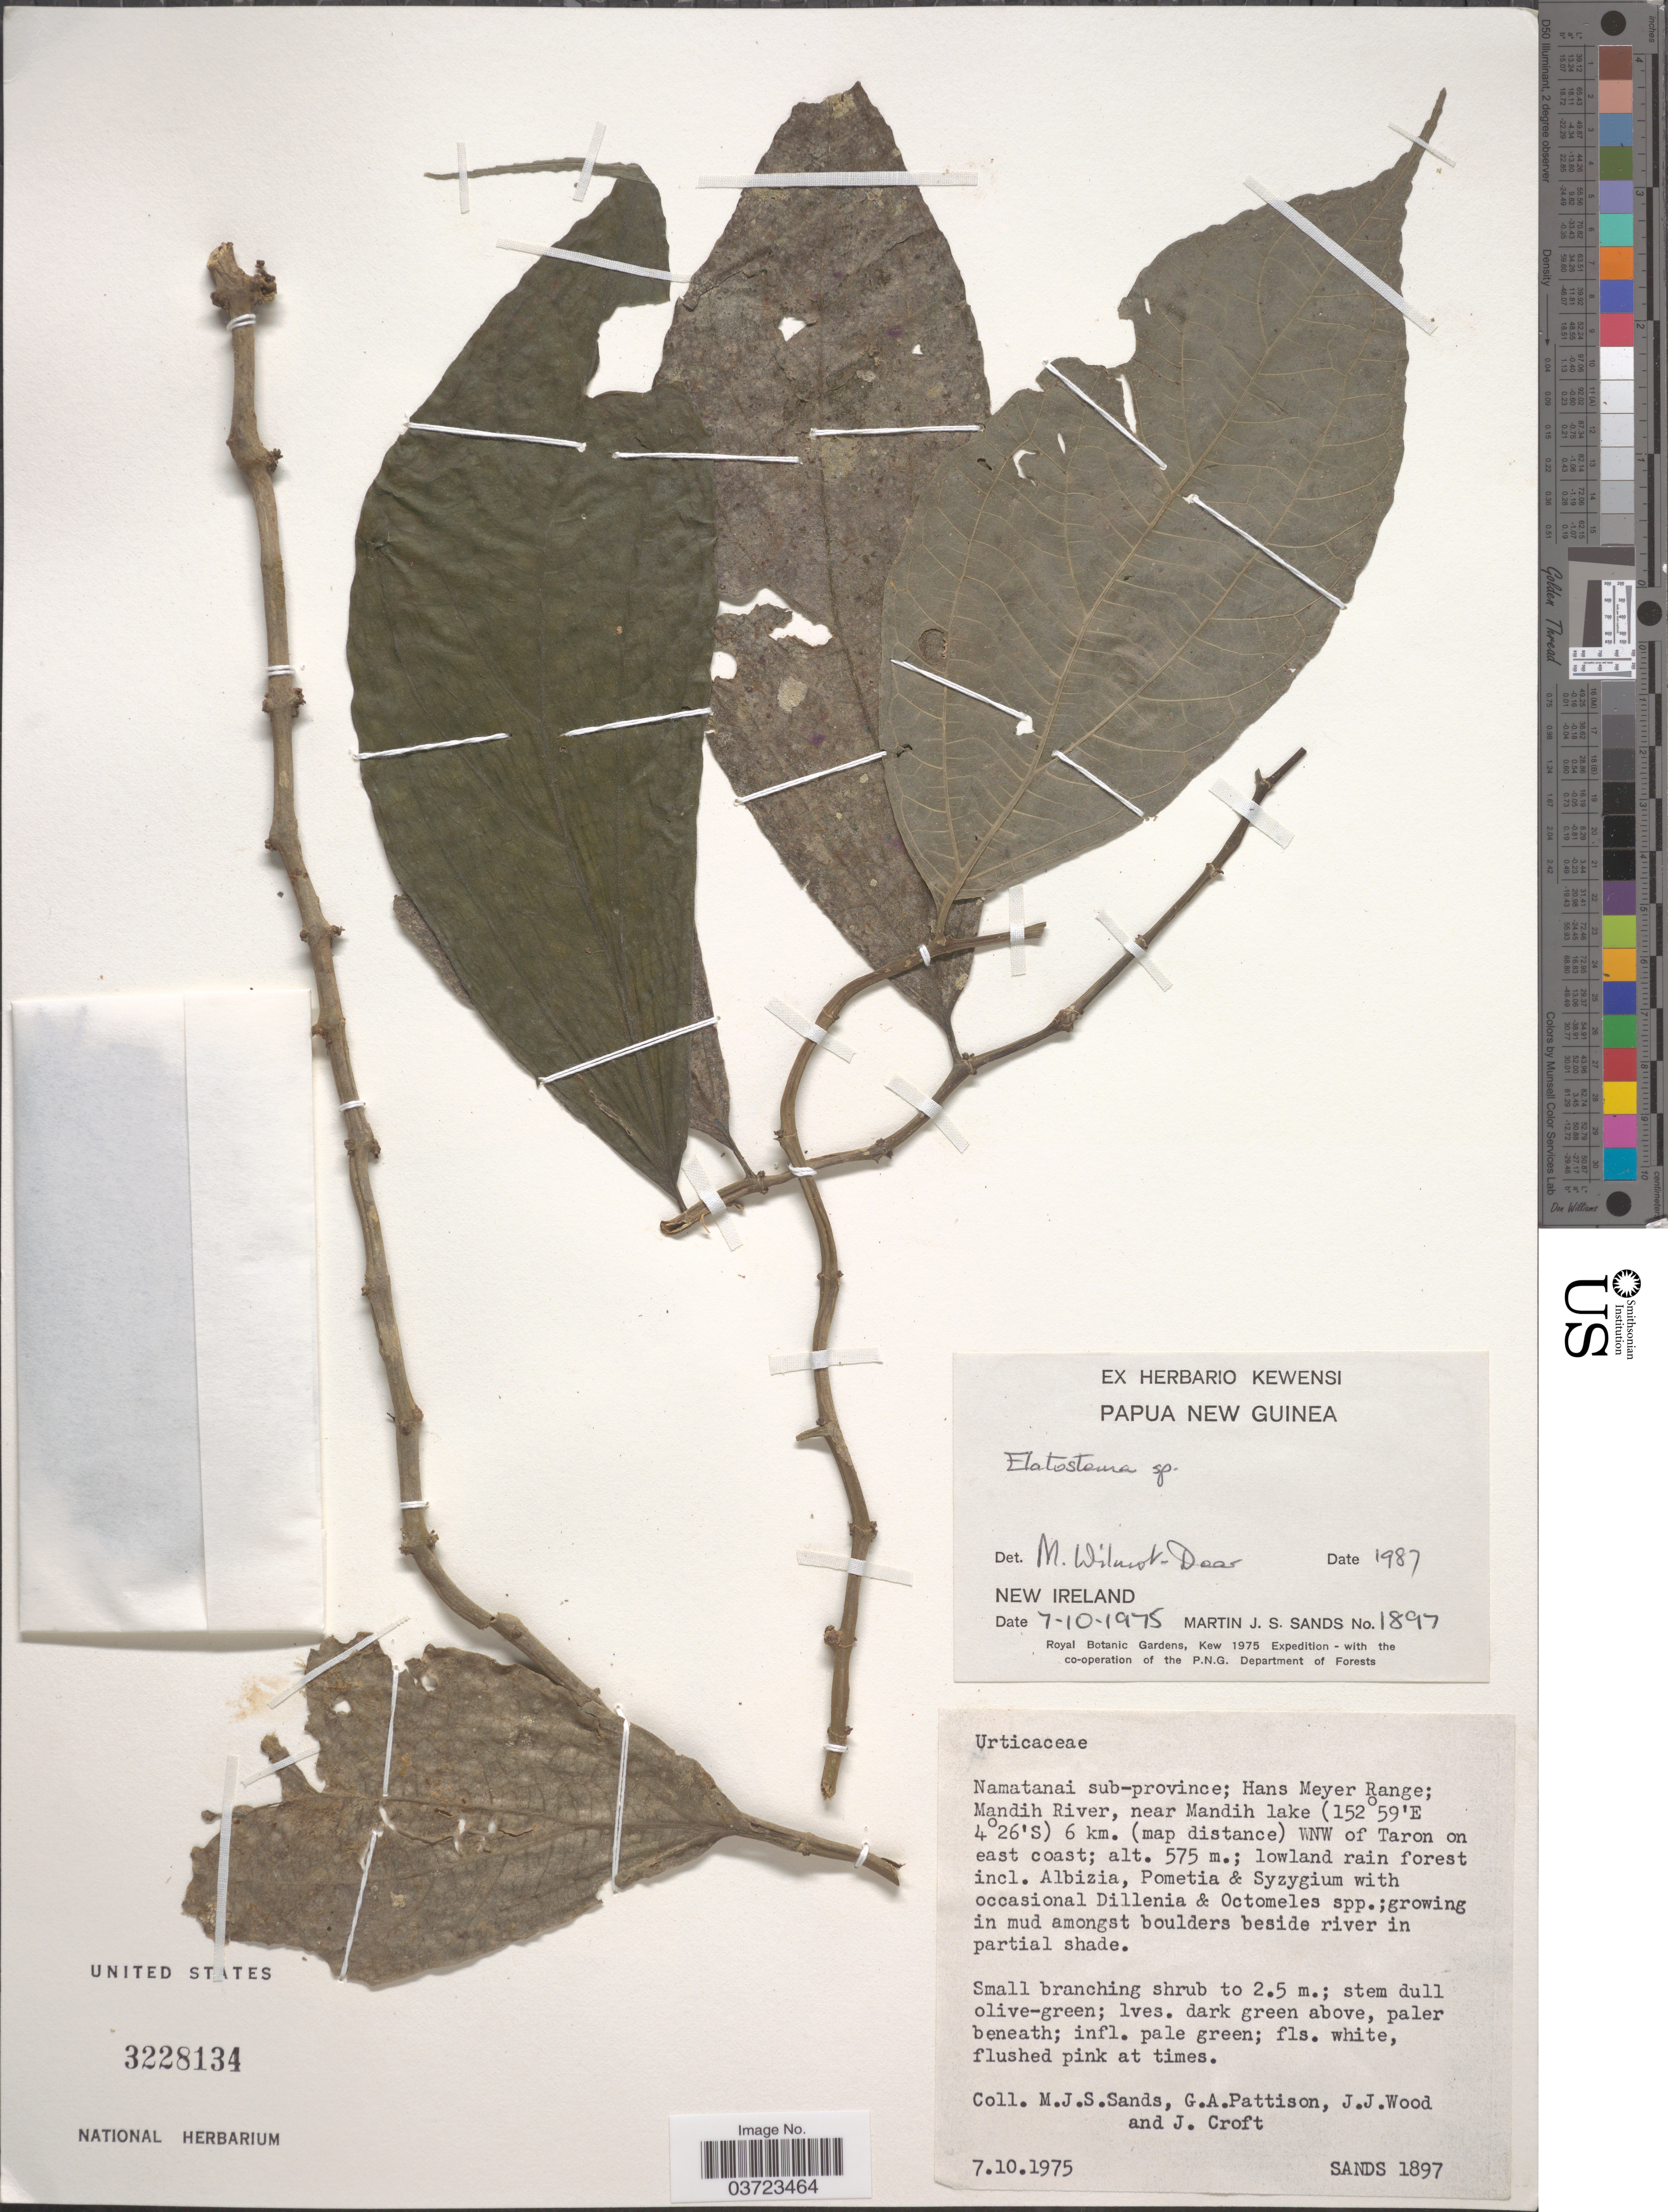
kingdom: Plantae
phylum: Tracheophyta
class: Magnoliopsida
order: Rosales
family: Urticaceae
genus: Elatostema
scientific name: Elatostema sp.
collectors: M. Sands, G. Pattison, J. Wood & J. Croft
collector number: Sands1897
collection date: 1975-10-07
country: Papua New Guinea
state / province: New Ireland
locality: Namatanai Sub-province; Hans Meyer Range; Mandih River, near Mandih lake 6 km. (map distance) WNW of Taron on east coast.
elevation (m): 575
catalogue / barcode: US 3228134